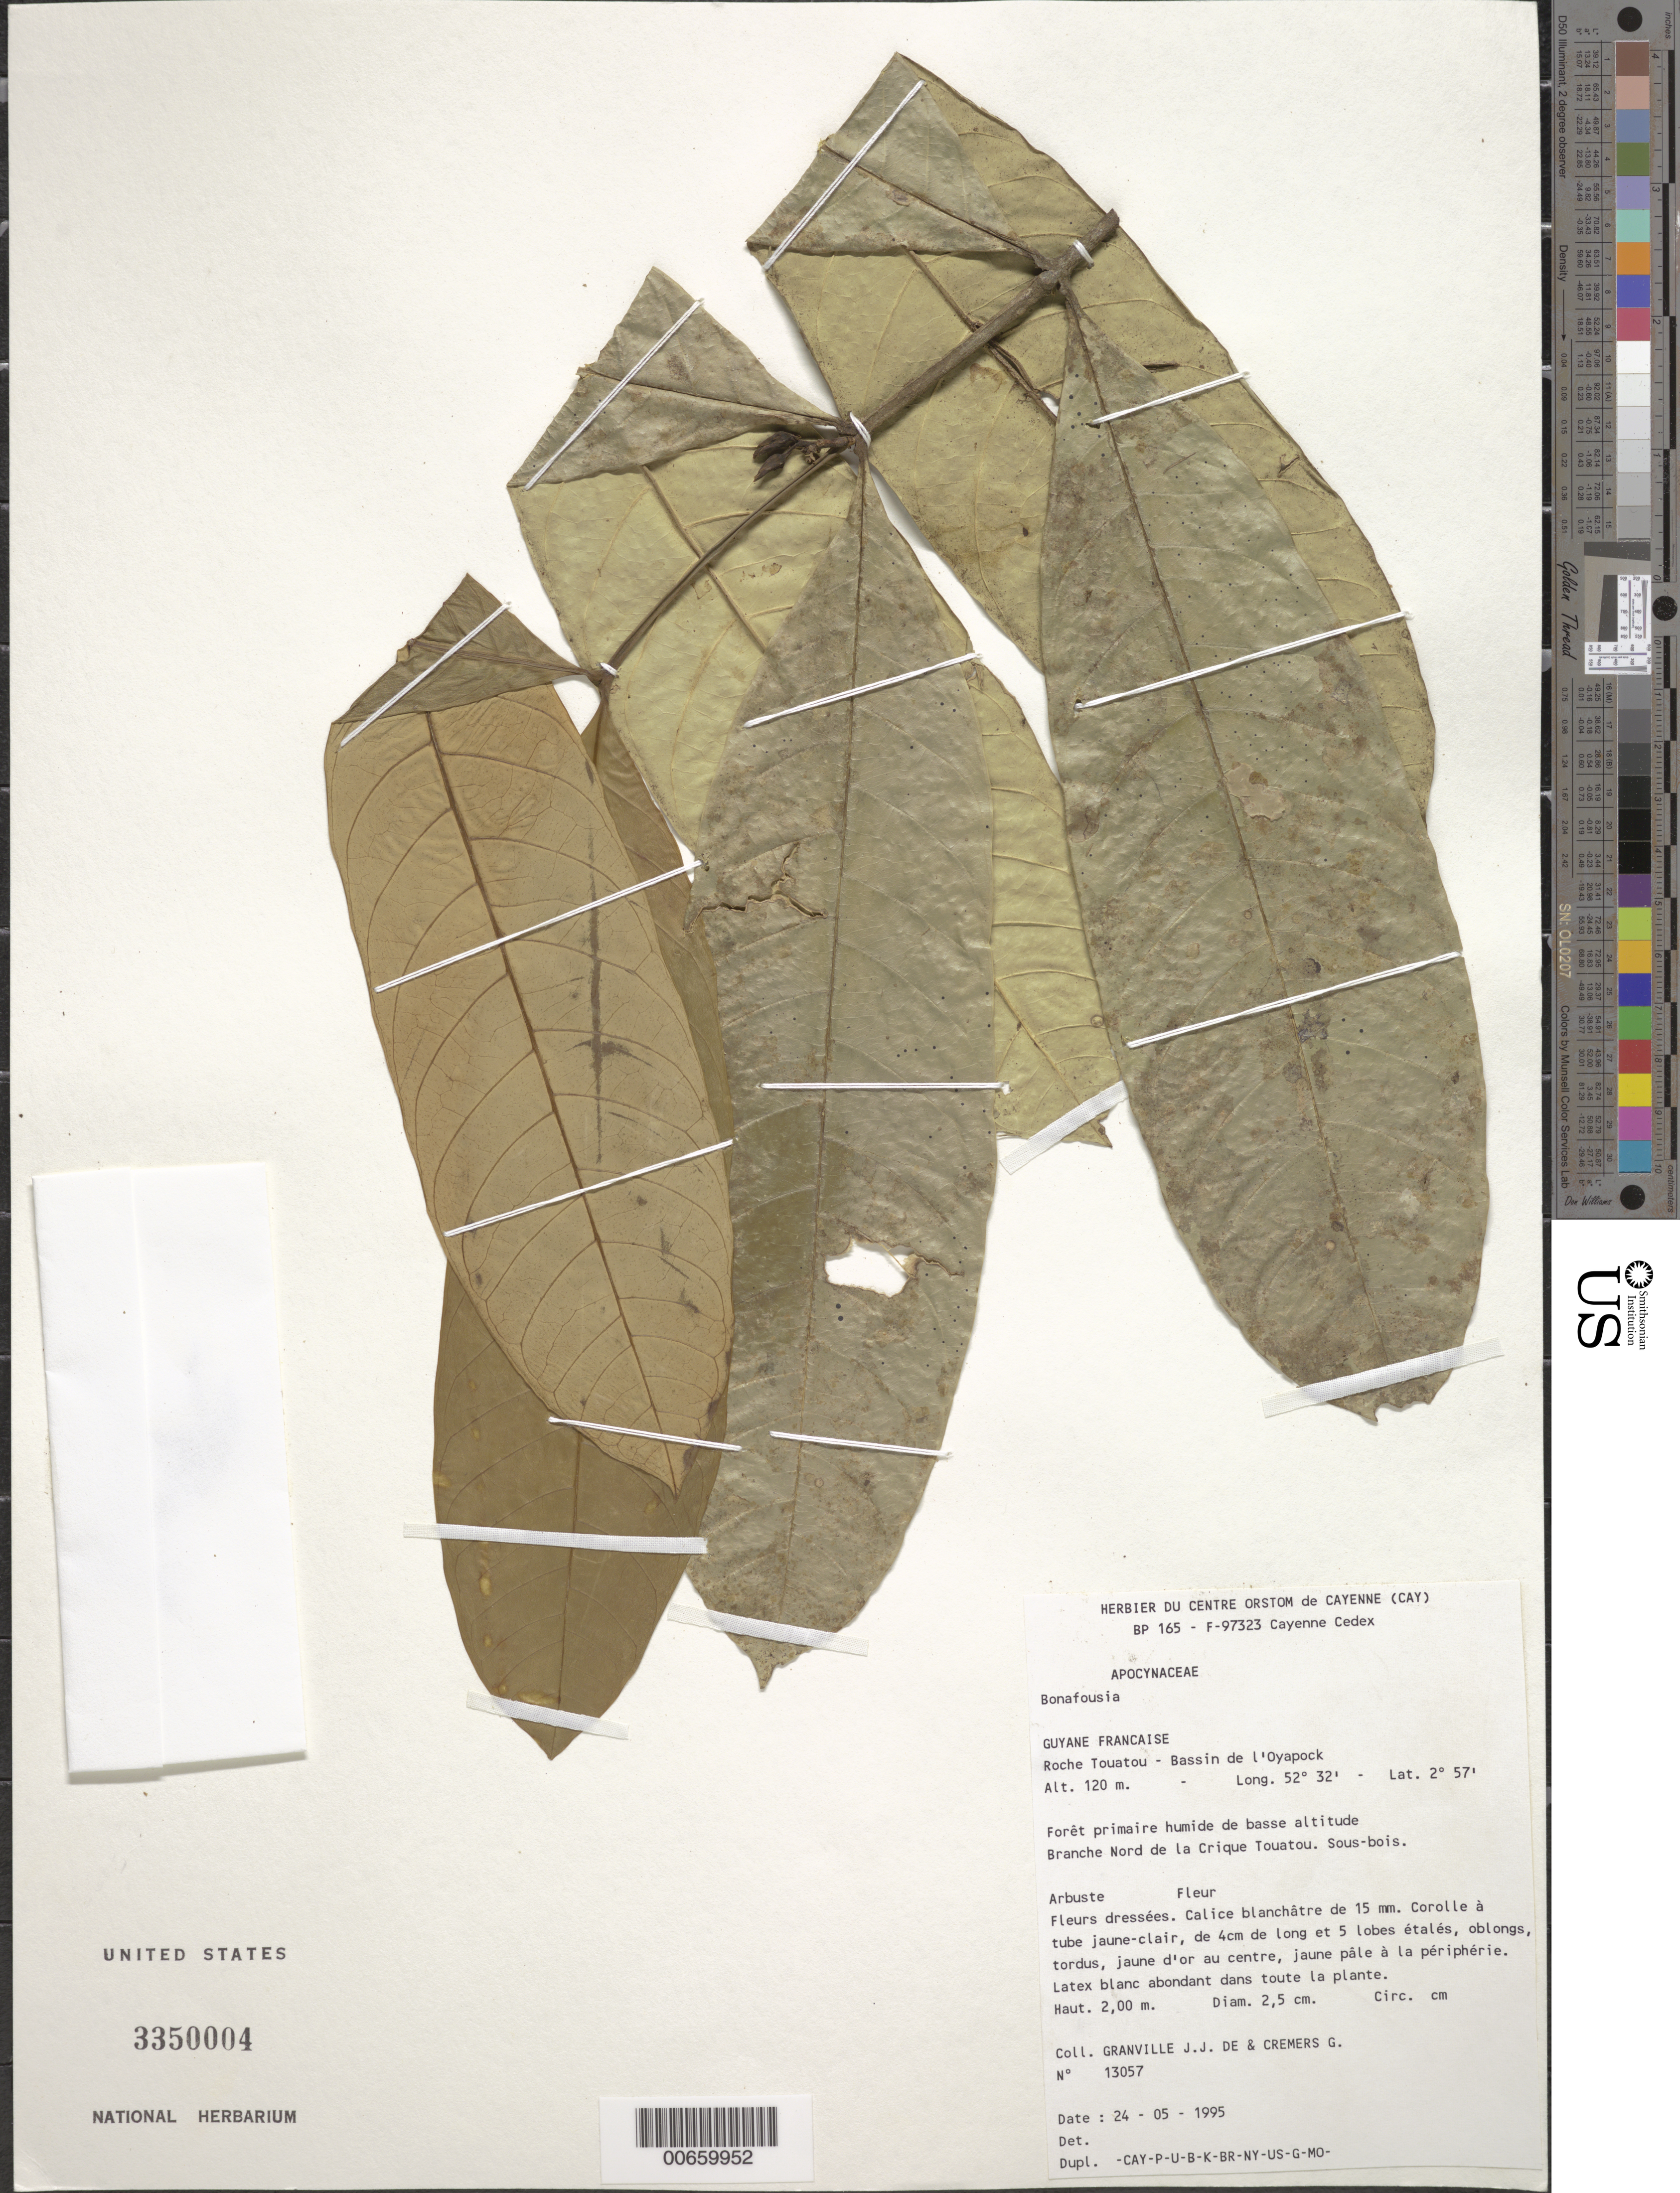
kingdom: Plantae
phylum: Tracheophyta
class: Magnoliopsida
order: Gentianales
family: Apocynaceae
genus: Tabernaemontana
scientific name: Tabernaemontana sp.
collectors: J.-J. de Granville & G. Cremers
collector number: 13057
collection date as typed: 24-May-95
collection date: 1995-05-24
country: French Guiana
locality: Roche Touatou, Bassin de l'Oyapock, Branche Nord de la Crique Touatou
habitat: Forêt primaire humide de basse altitude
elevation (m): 120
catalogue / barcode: US 3350004